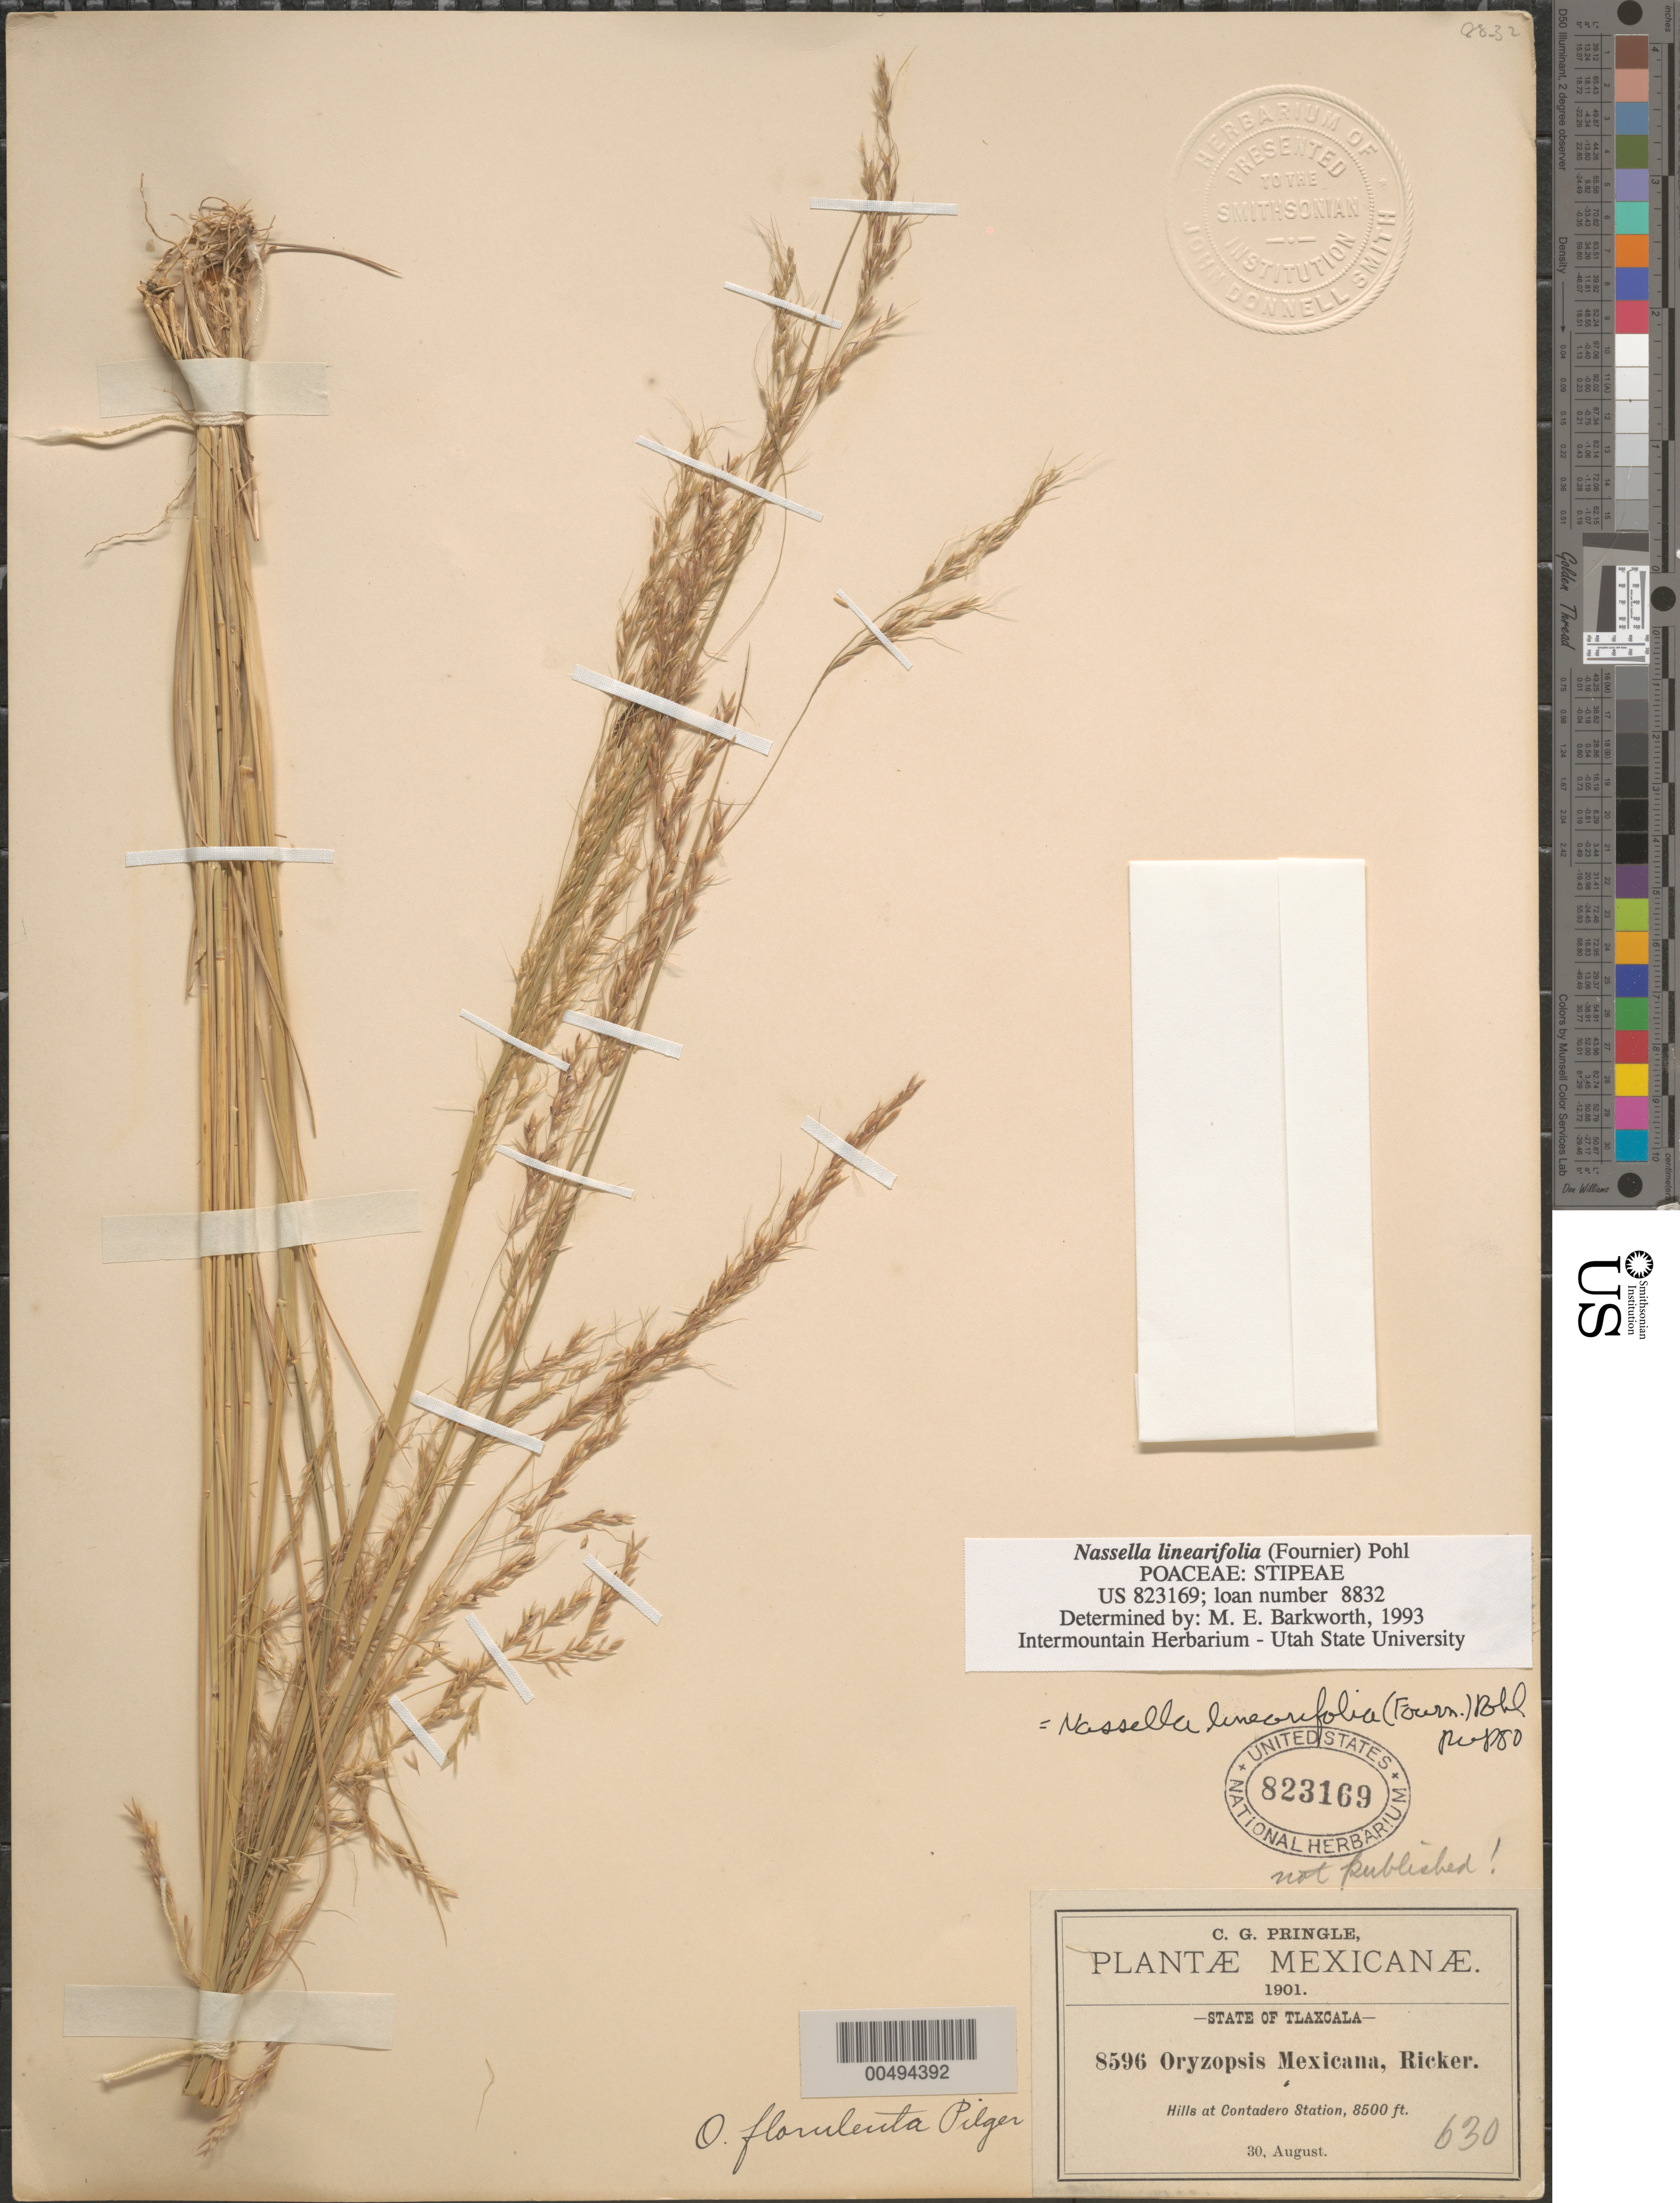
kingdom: Plantae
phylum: Tracheophyta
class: Liliopsida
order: Poales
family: Poaceae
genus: Nassella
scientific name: Nassella linearifolia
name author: (E. Fourn.) R.W. Pohl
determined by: Barkworth, M. E.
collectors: C. G. Pringle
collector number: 8596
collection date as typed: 30 Aug 1901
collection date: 1901-08-30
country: Mexico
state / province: Tlaxcala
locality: At Contadero Station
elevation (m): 2591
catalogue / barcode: US 823169